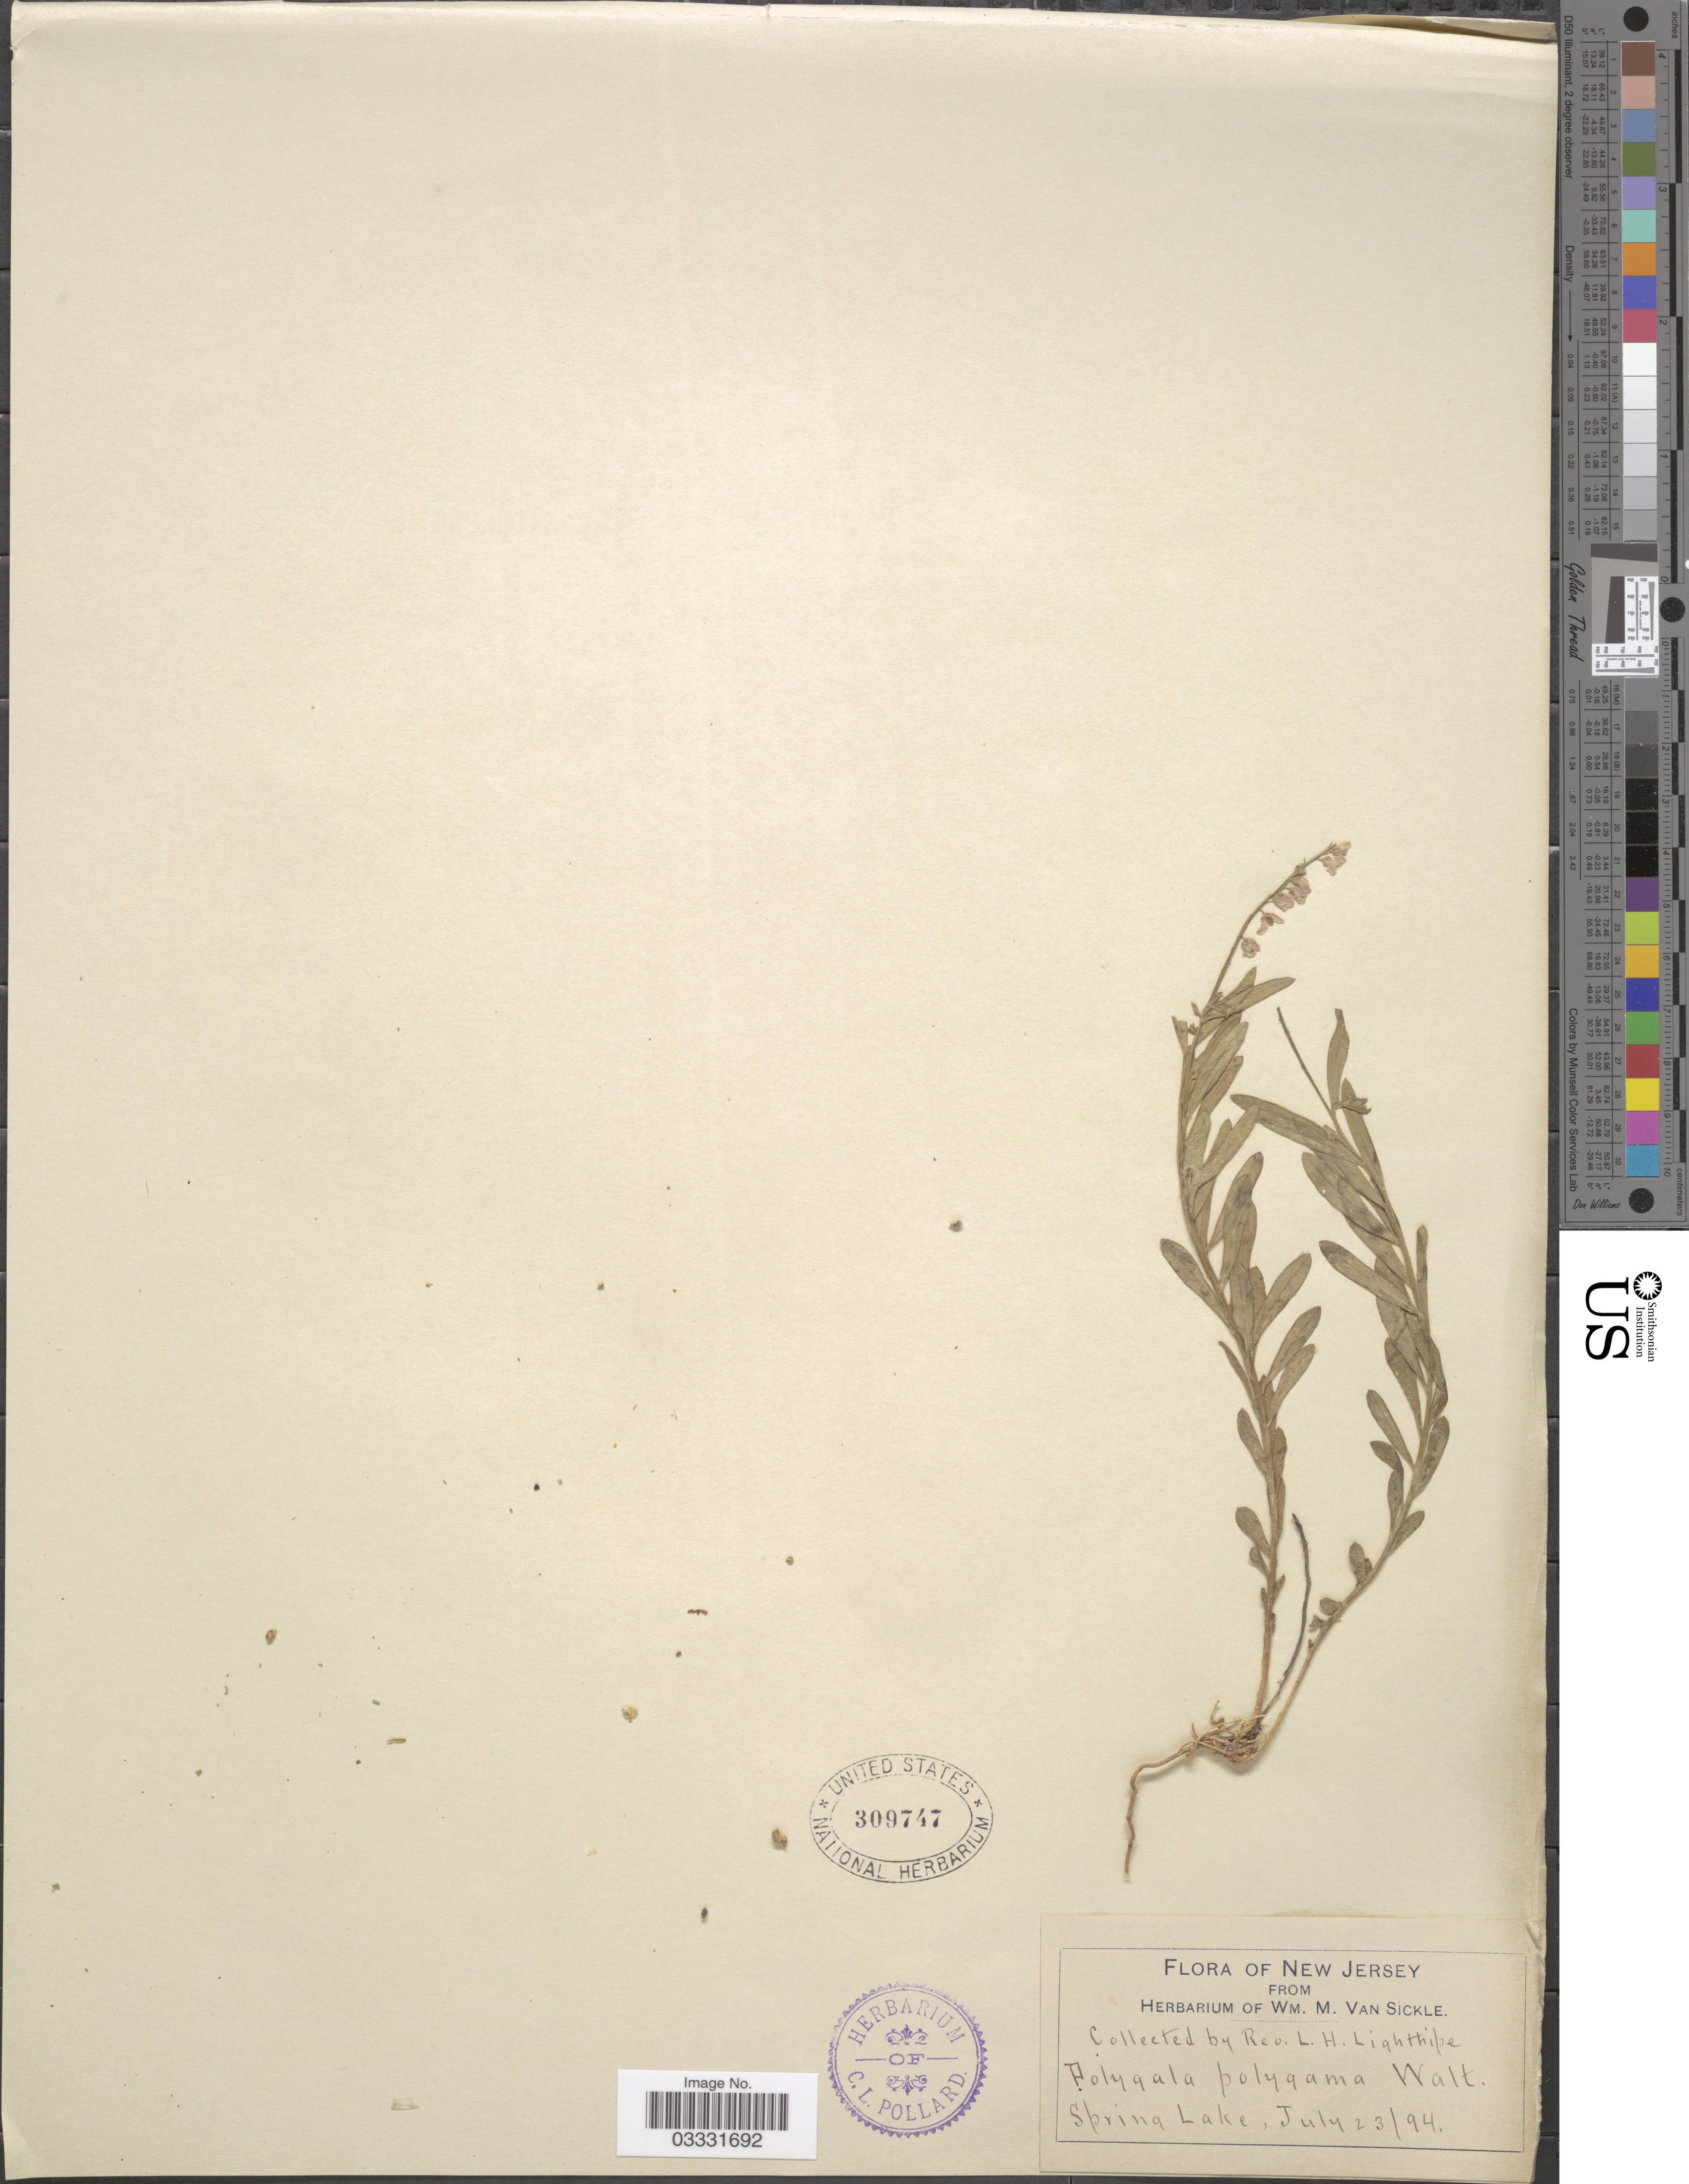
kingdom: Plantae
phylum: Tracheophyta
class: Magnoliopsida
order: Fabales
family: Polygalaceae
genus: Polygala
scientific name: Polygala polygama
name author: Walter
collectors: Rev. L. H. Lighthipe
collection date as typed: Transcribed d/m/y: 23/7/94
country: United States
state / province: New Jersey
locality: Spring Lake.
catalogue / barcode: US 309747